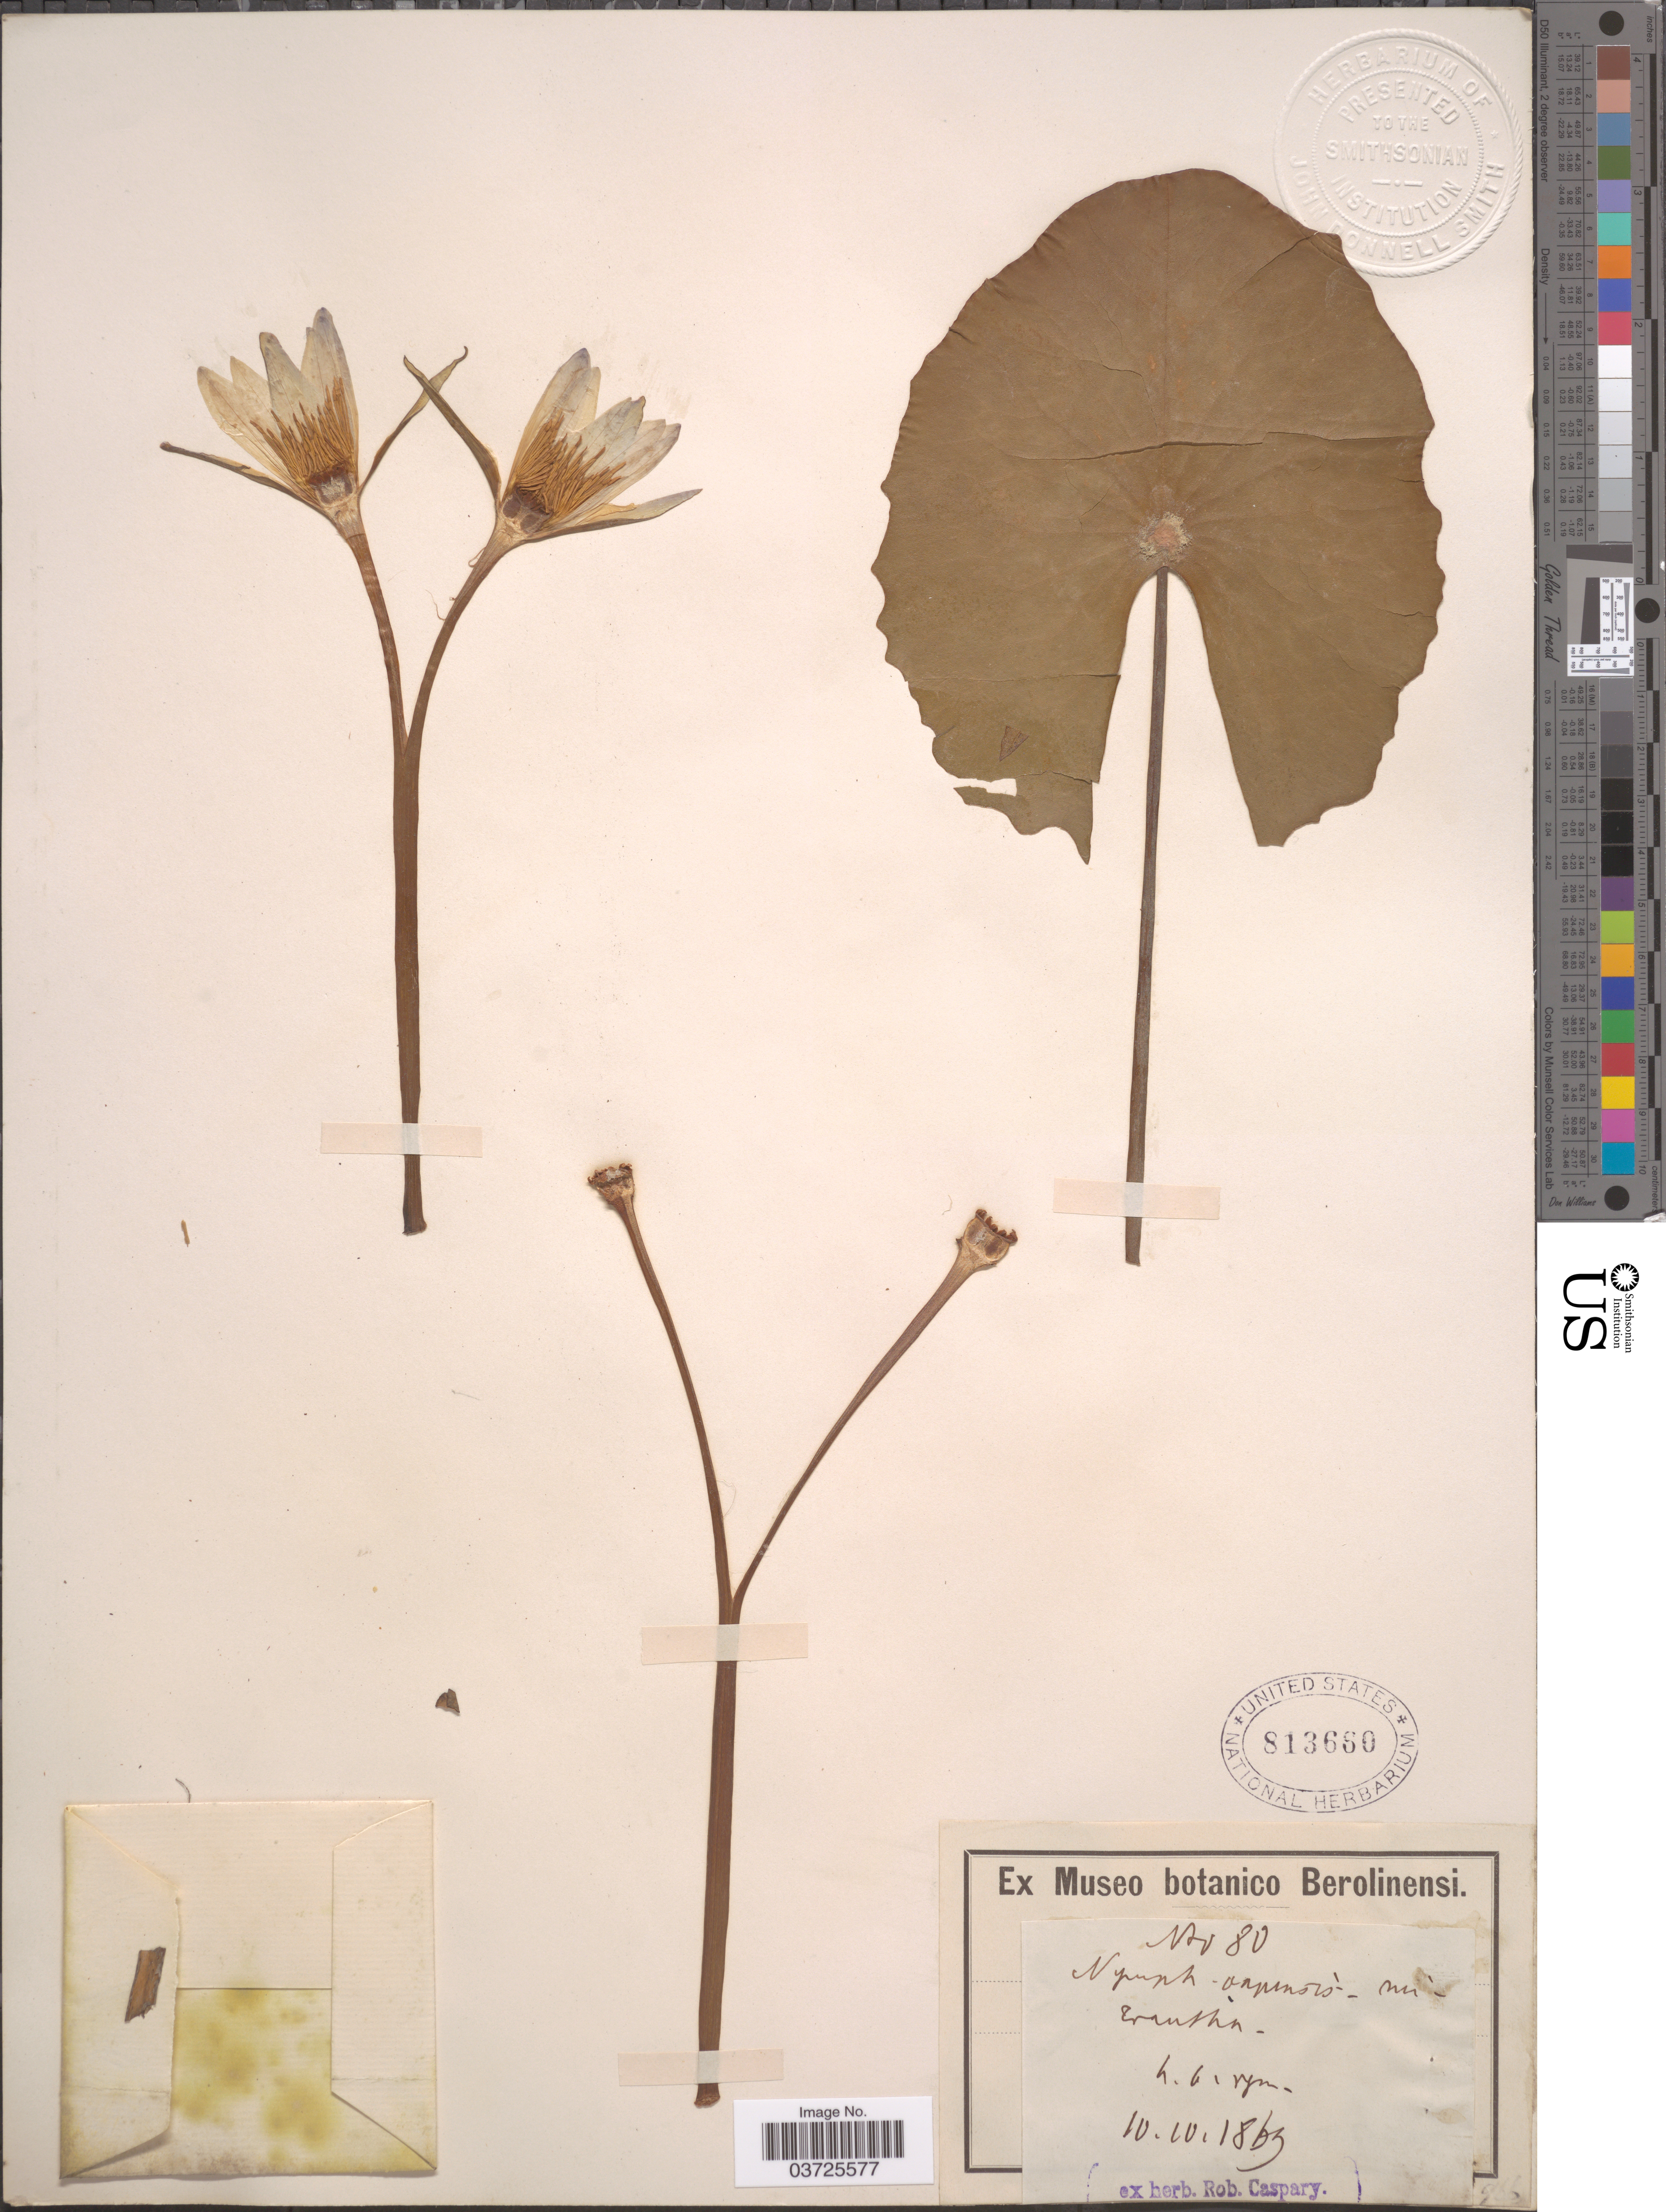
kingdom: Plantae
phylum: Tracheophyta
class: Magnoliopsida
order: Nymphaeales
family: Nymphaeaceae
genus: Nymphaea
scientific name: Nymphaea caerulea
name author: Savigny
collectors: ex herb. Rob. Caspary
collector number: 80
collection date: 1863-10-10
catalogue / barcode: US 813660